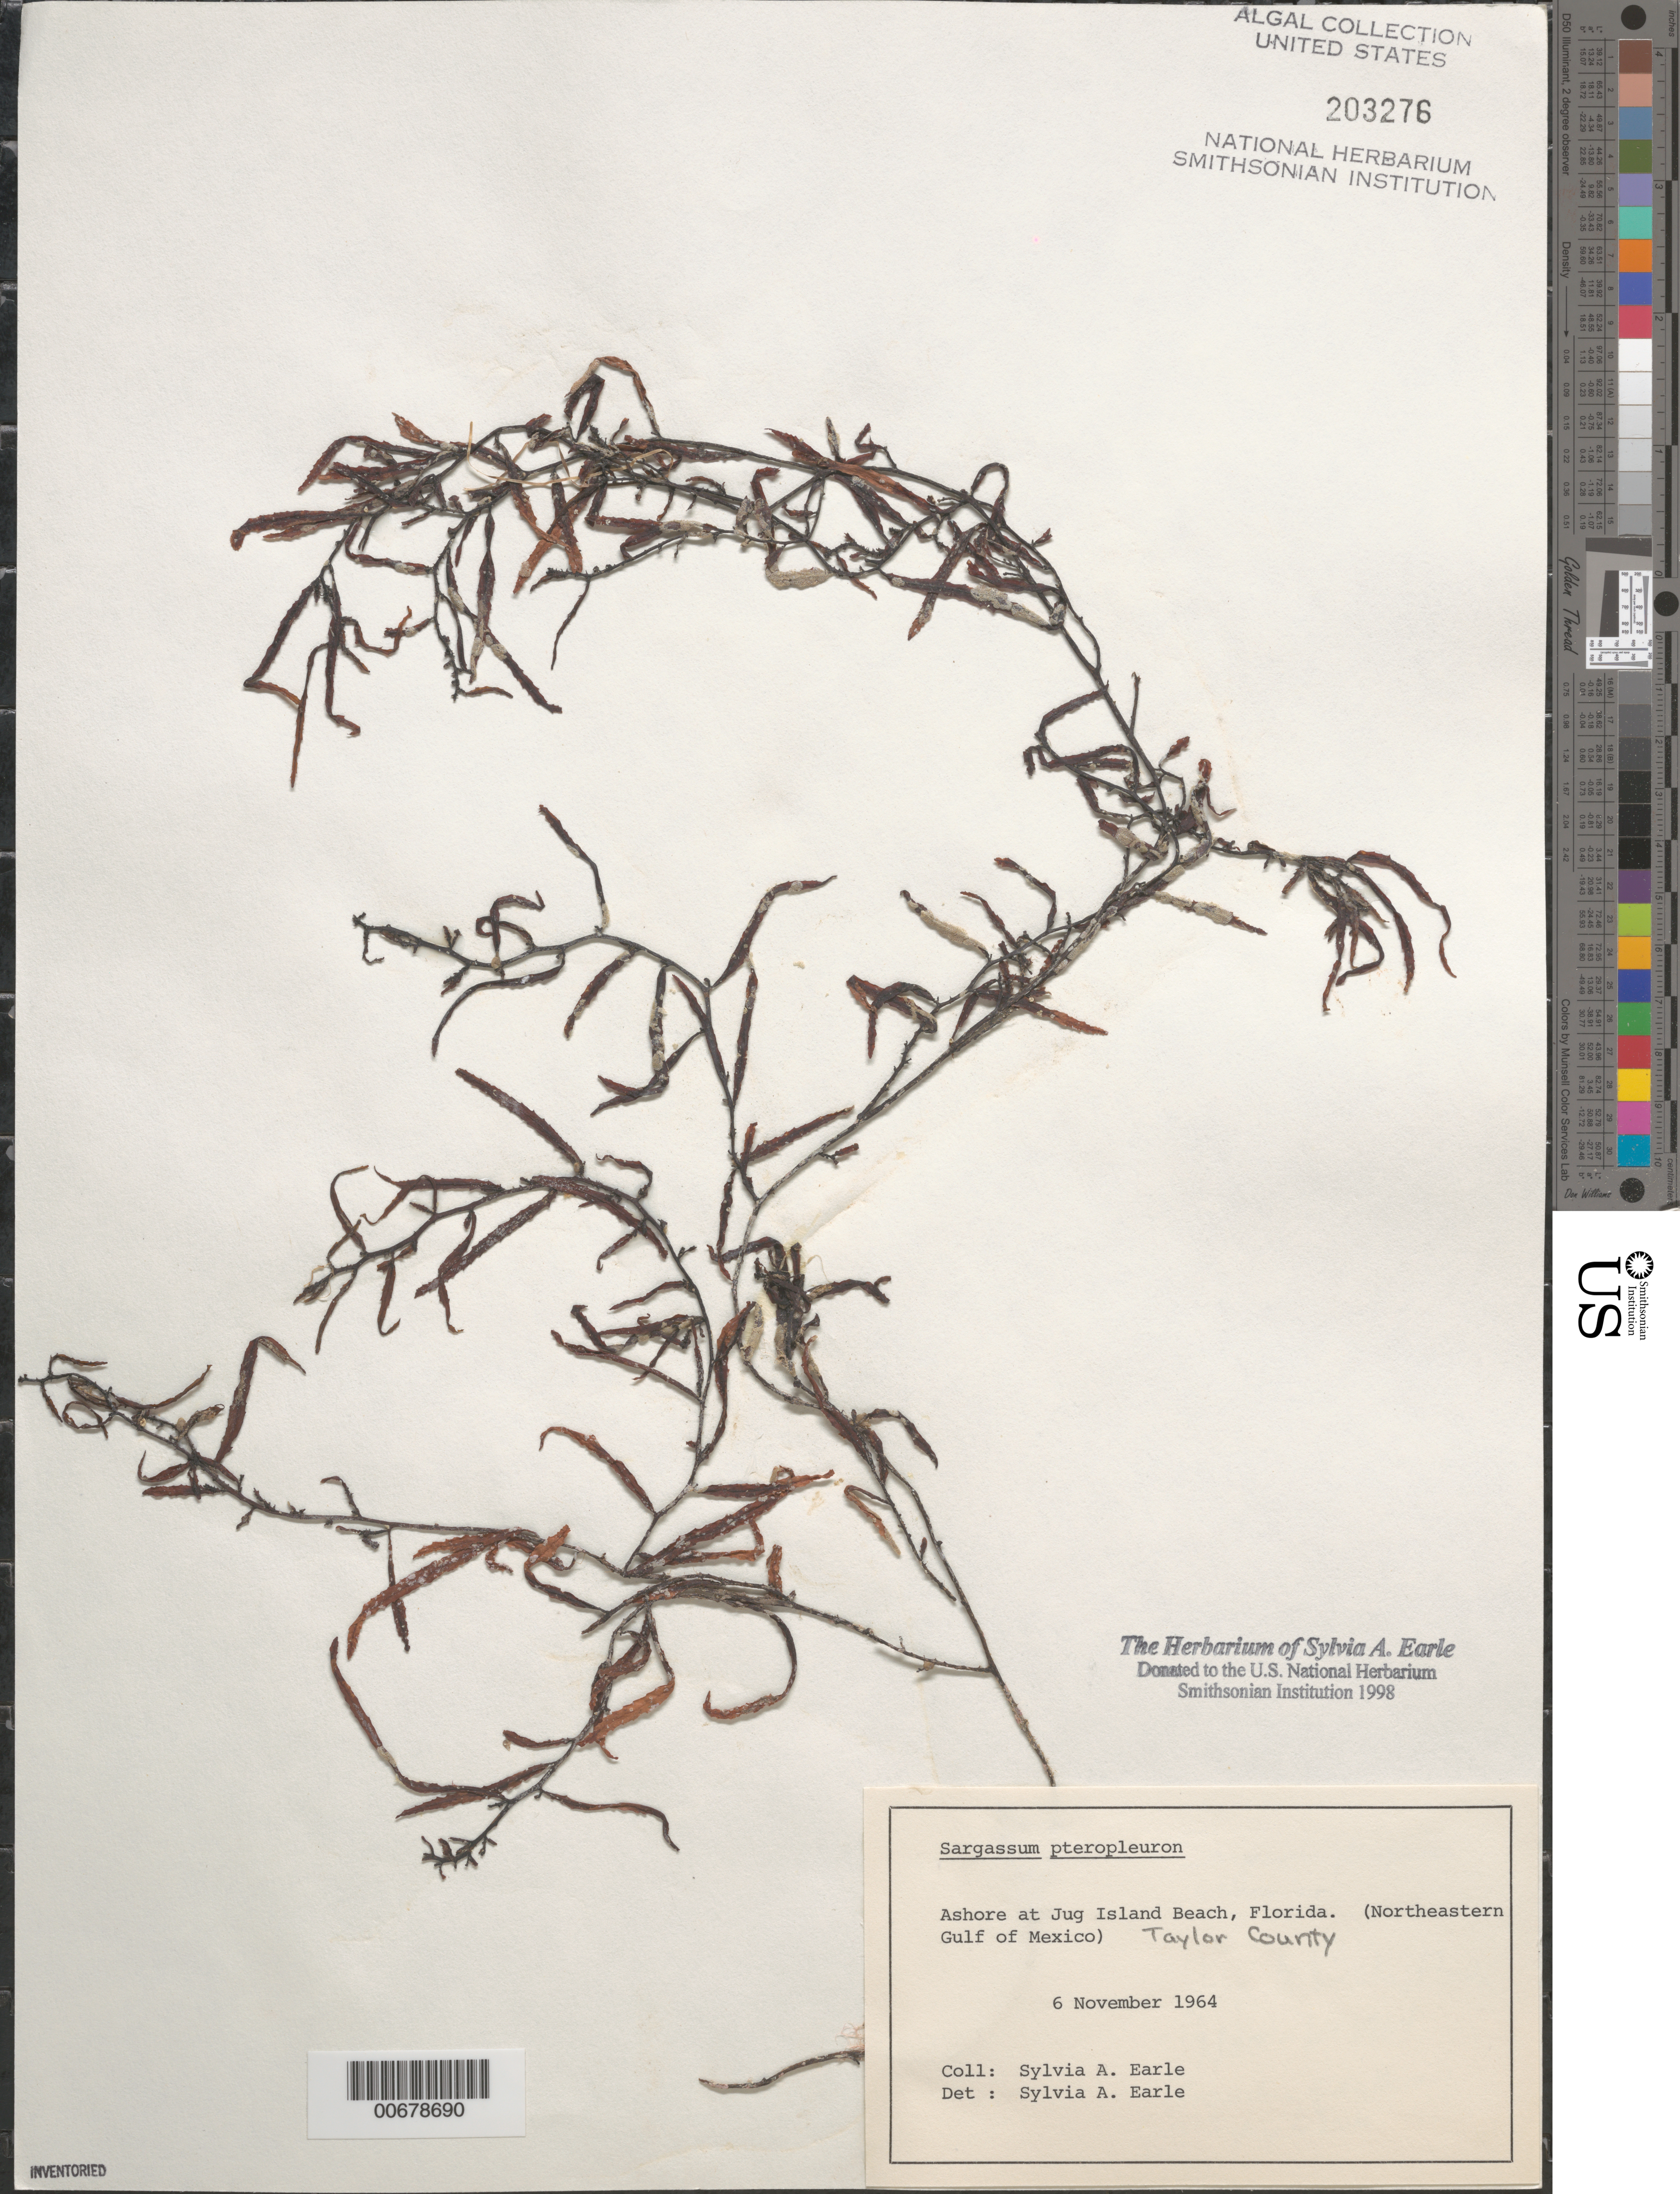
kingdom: Chromista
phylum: Ochrophyta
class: Phaeophyceae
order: Fucales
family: Sargassaceae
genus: Sargassum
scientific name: Sargassum pteropleuron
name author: Grunow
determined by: Earle, S. A.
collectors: S. A. Earle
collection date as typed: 06 Nov 1964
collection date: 1964-11-06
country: United States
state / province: Florida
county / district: Taylor County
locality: Jug Island Beach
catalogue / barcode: US 203276